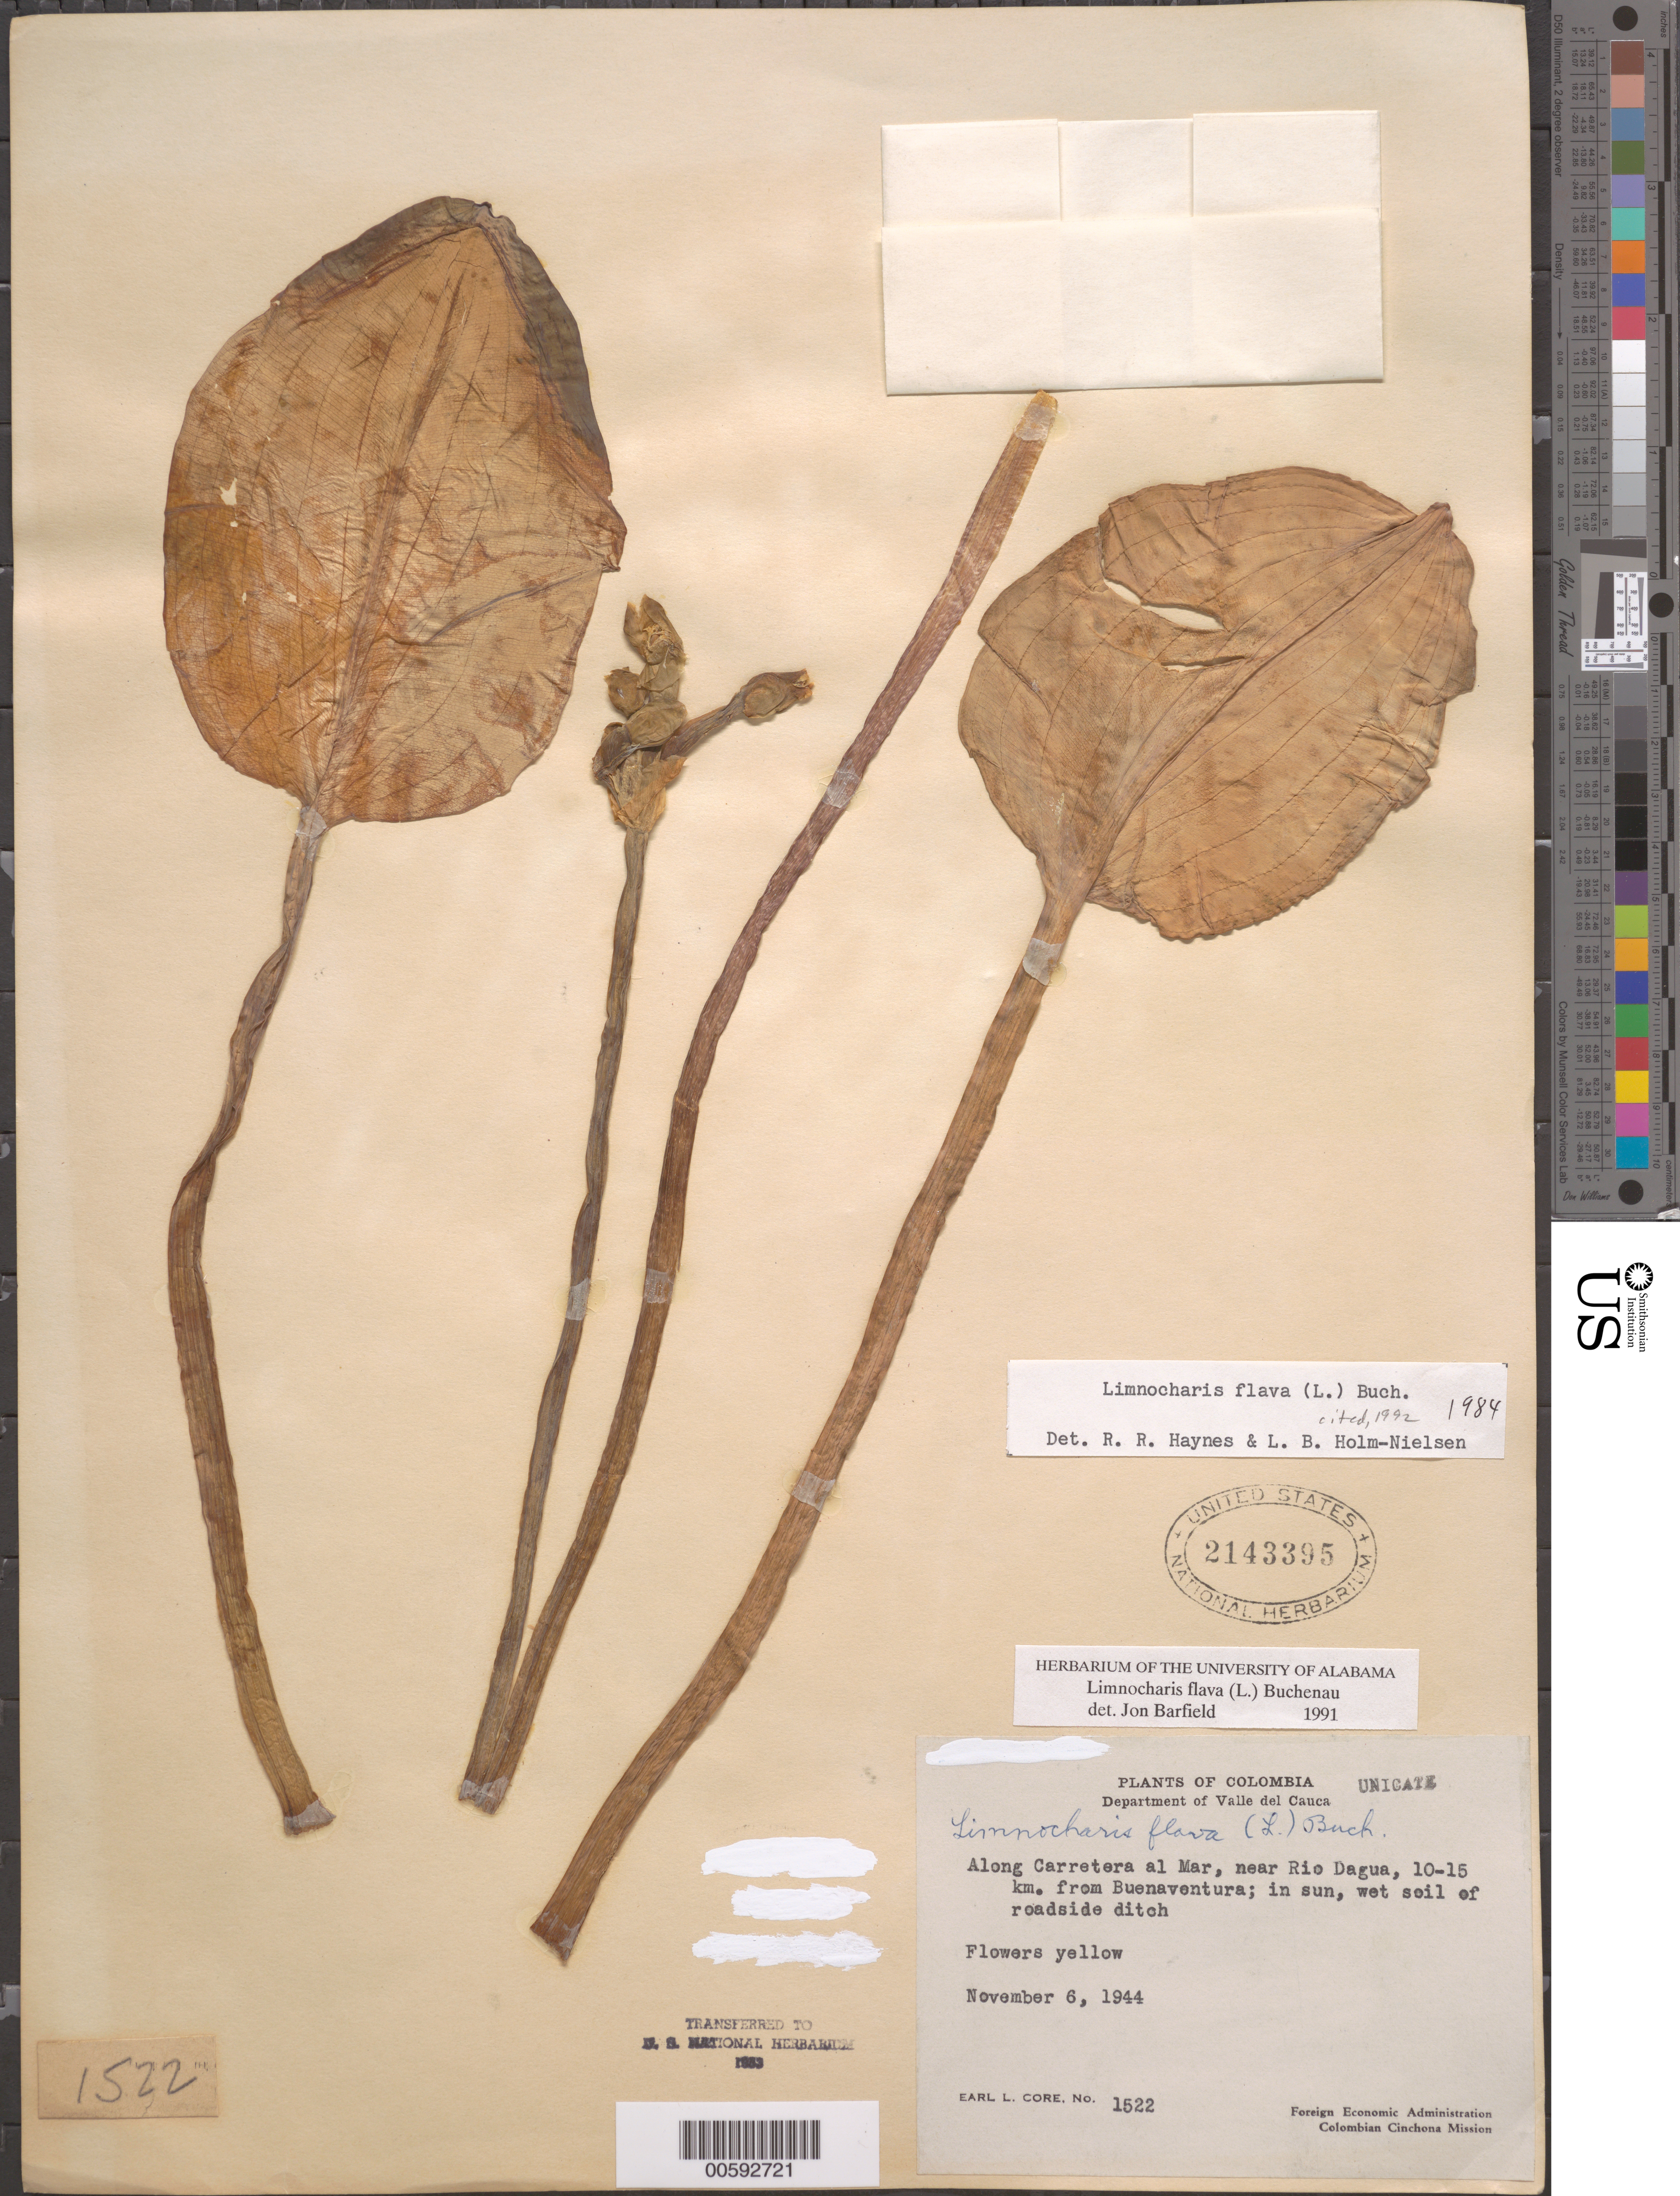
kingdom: Plantae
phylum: Tracheophyta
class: Liliopsida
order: Alismatales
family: Alismataceae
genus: Limnocharis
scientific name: Limnocharis flava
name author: (L.) Buchenau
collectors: E. L. Core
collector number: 1522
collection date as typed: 06 Nov 1944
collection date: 1944-11-06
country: Colombia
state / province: Valle del Cauca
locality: Along Carretera al Mar, near Rio Dagua, Buena Ventura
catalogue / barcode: US 2143395